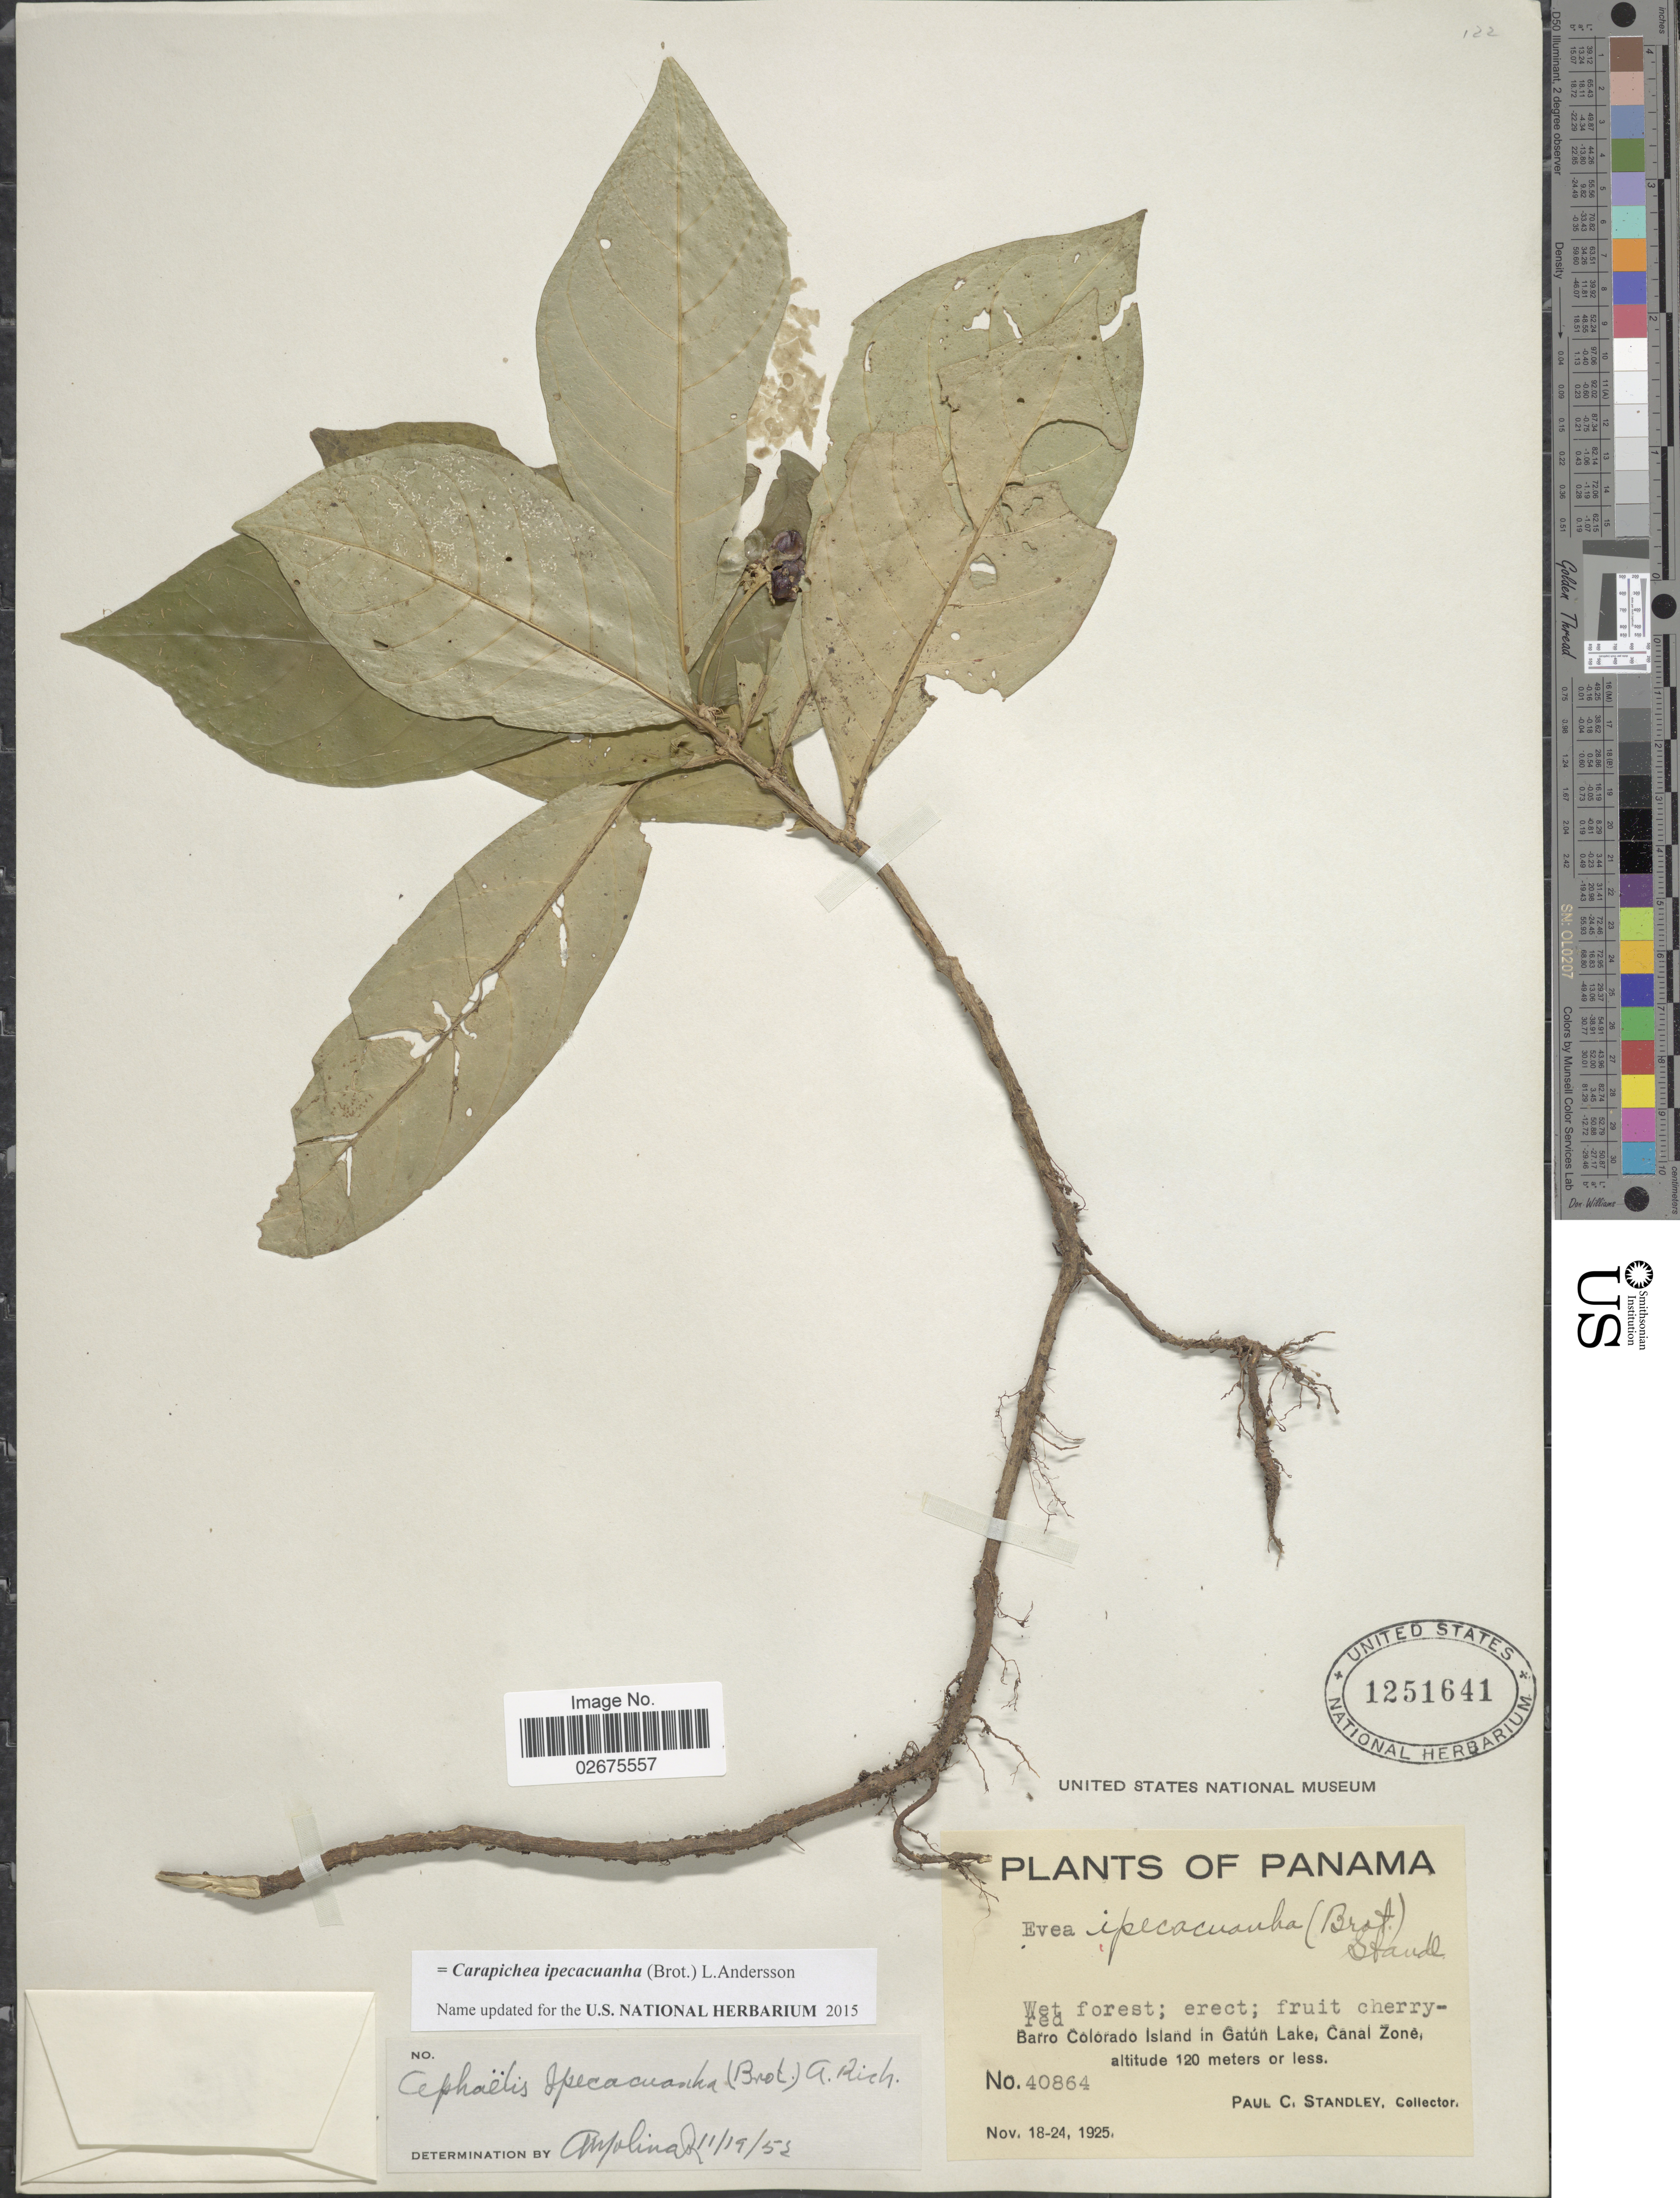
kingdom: Plantae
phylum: Tracheophyta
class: Magnoliopsida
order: Gentianales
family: Rubiaceae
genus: Carapichea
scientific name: Carapichea ipecacuanha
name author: (Brot.) L. Andersson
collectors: P. C. Standley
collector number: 40864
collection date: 1925-11-18/1925-11-24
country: Panama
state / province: Panamá Oeste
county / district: Canal Zone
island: Barro Colorado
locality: Barro Colorado Island in Gatun Lake, Canal Zone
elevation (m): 120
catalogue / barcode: US 1251641